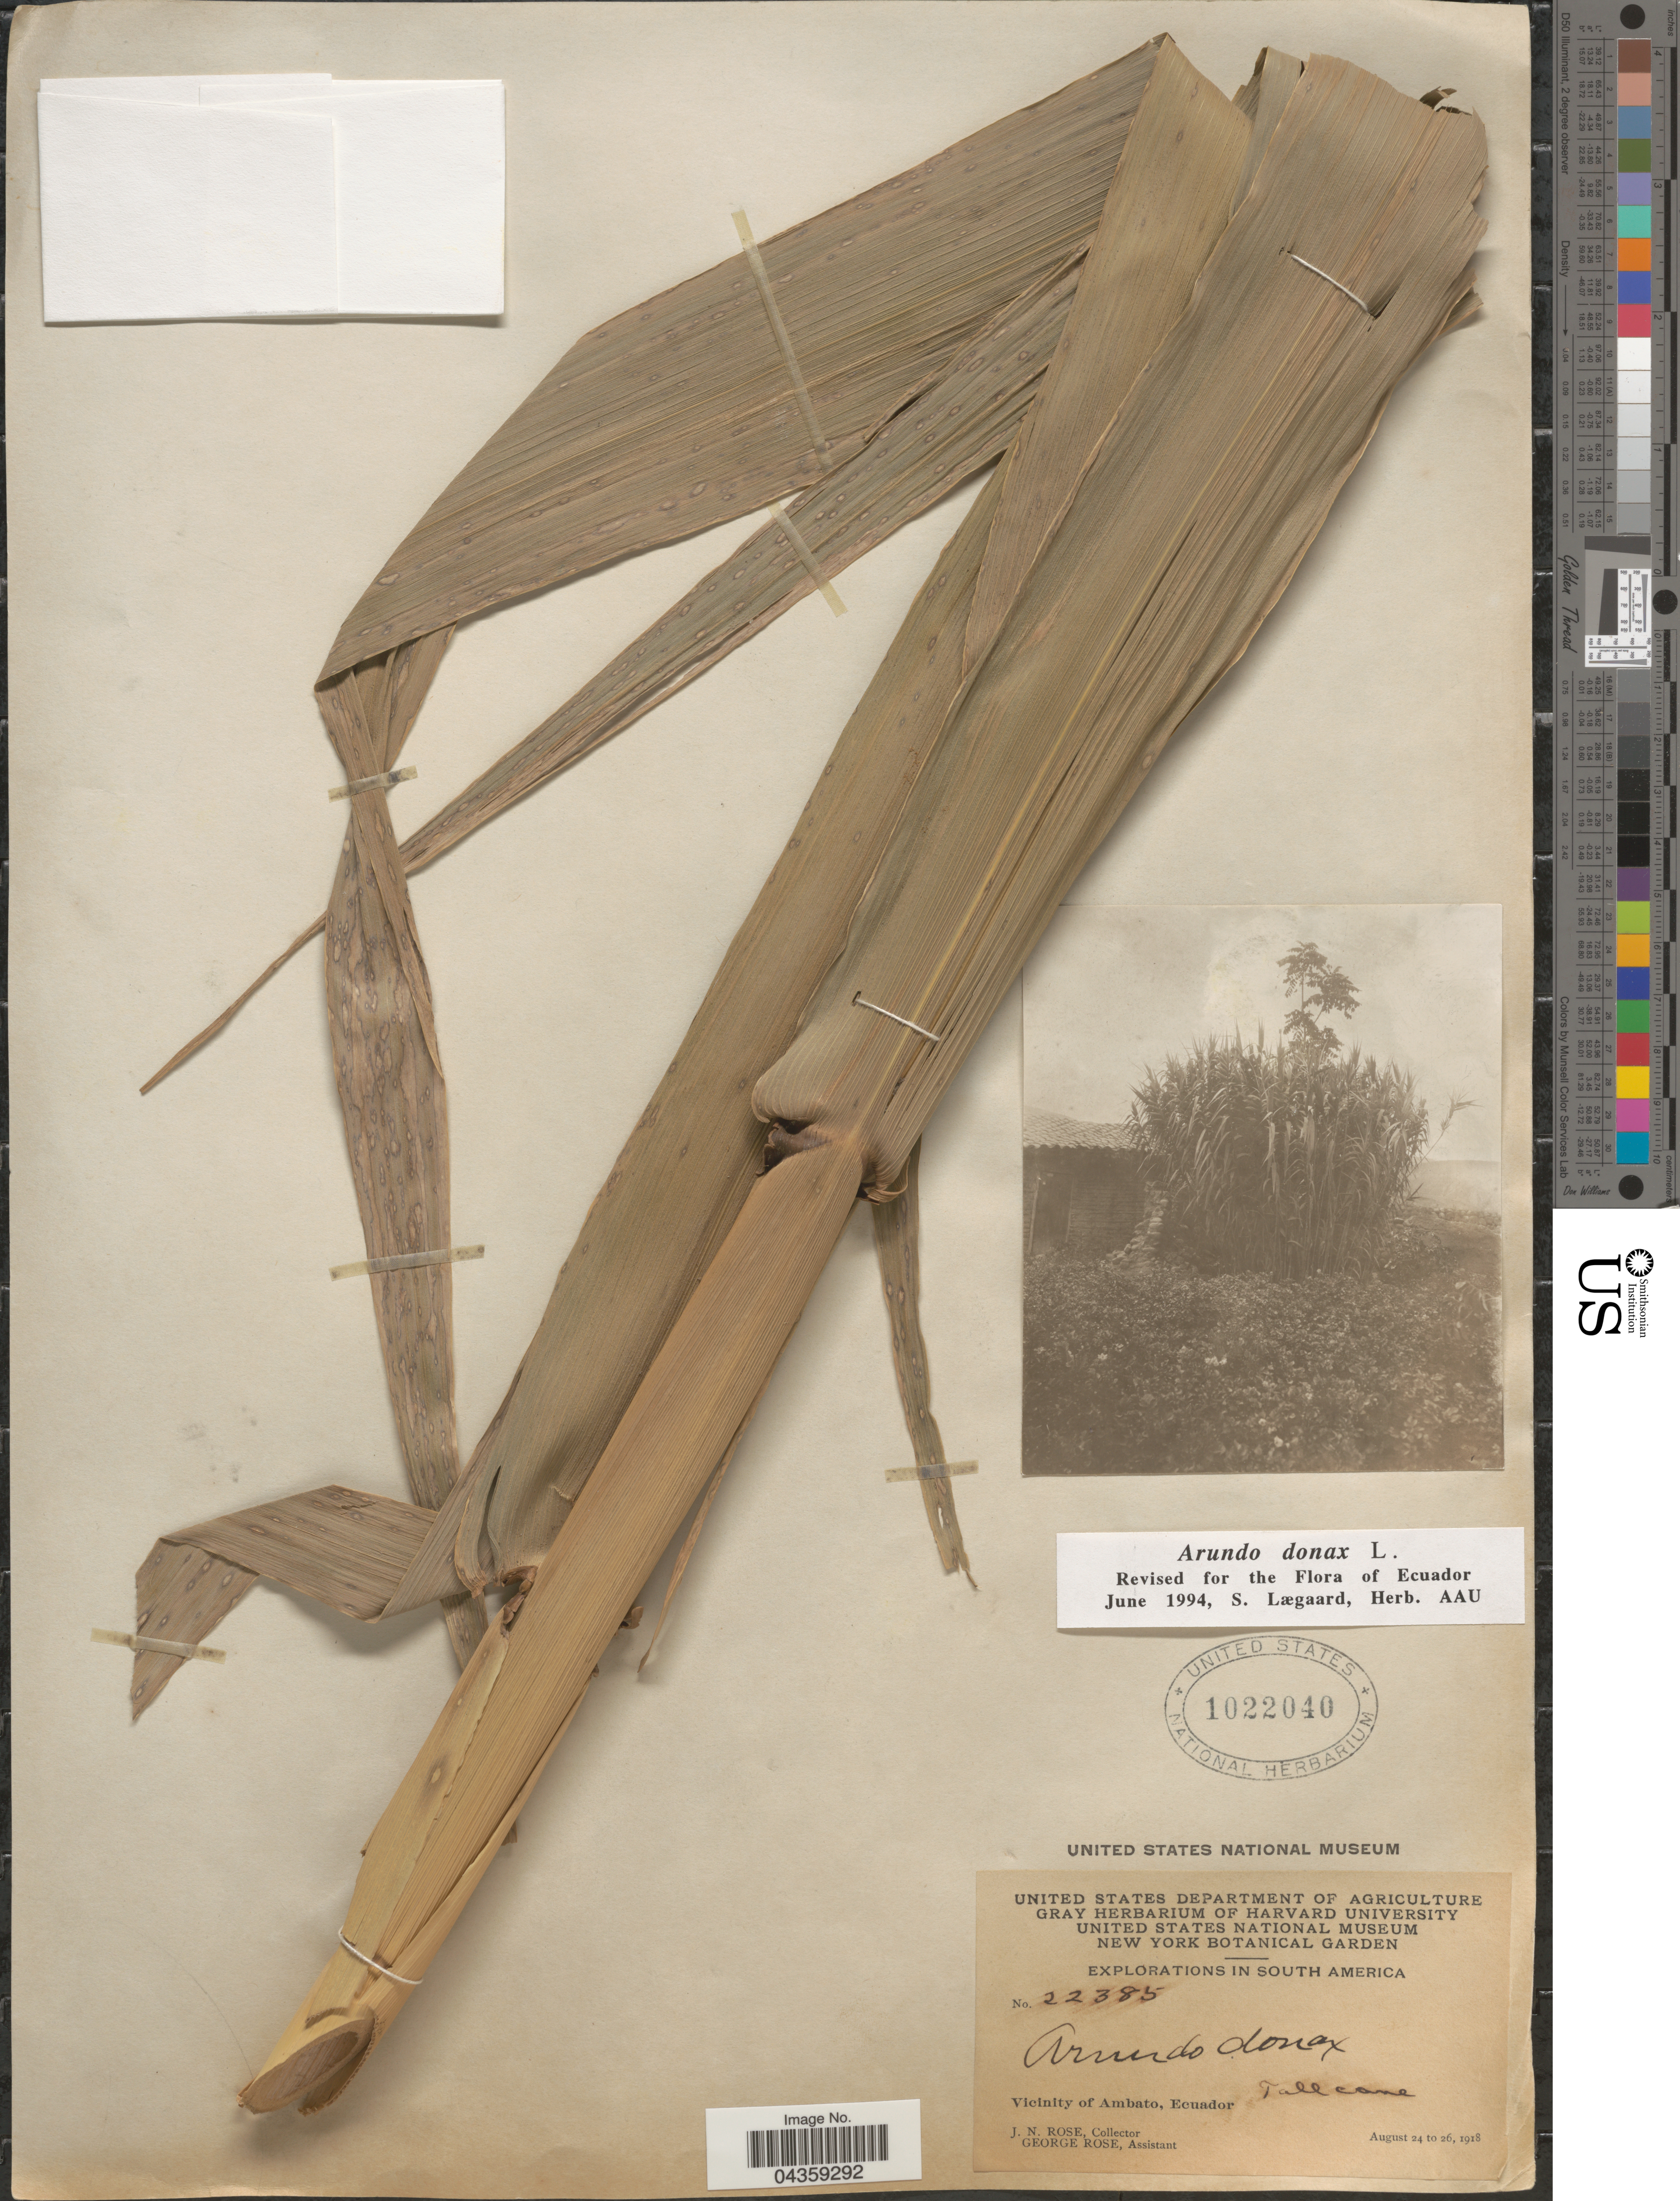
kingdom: Plantae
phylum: Tracheophyta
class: Liliopsida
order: Poales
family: Poaceae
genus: Arundo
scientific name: Arundo donax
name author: L.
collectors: J. N. Rose & G. Rose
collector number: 22385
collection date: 1918-08-24/1918-08-26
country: Ecuador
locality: Explorations in South America. Vicinity of Ambato.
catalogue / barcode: US 1022040